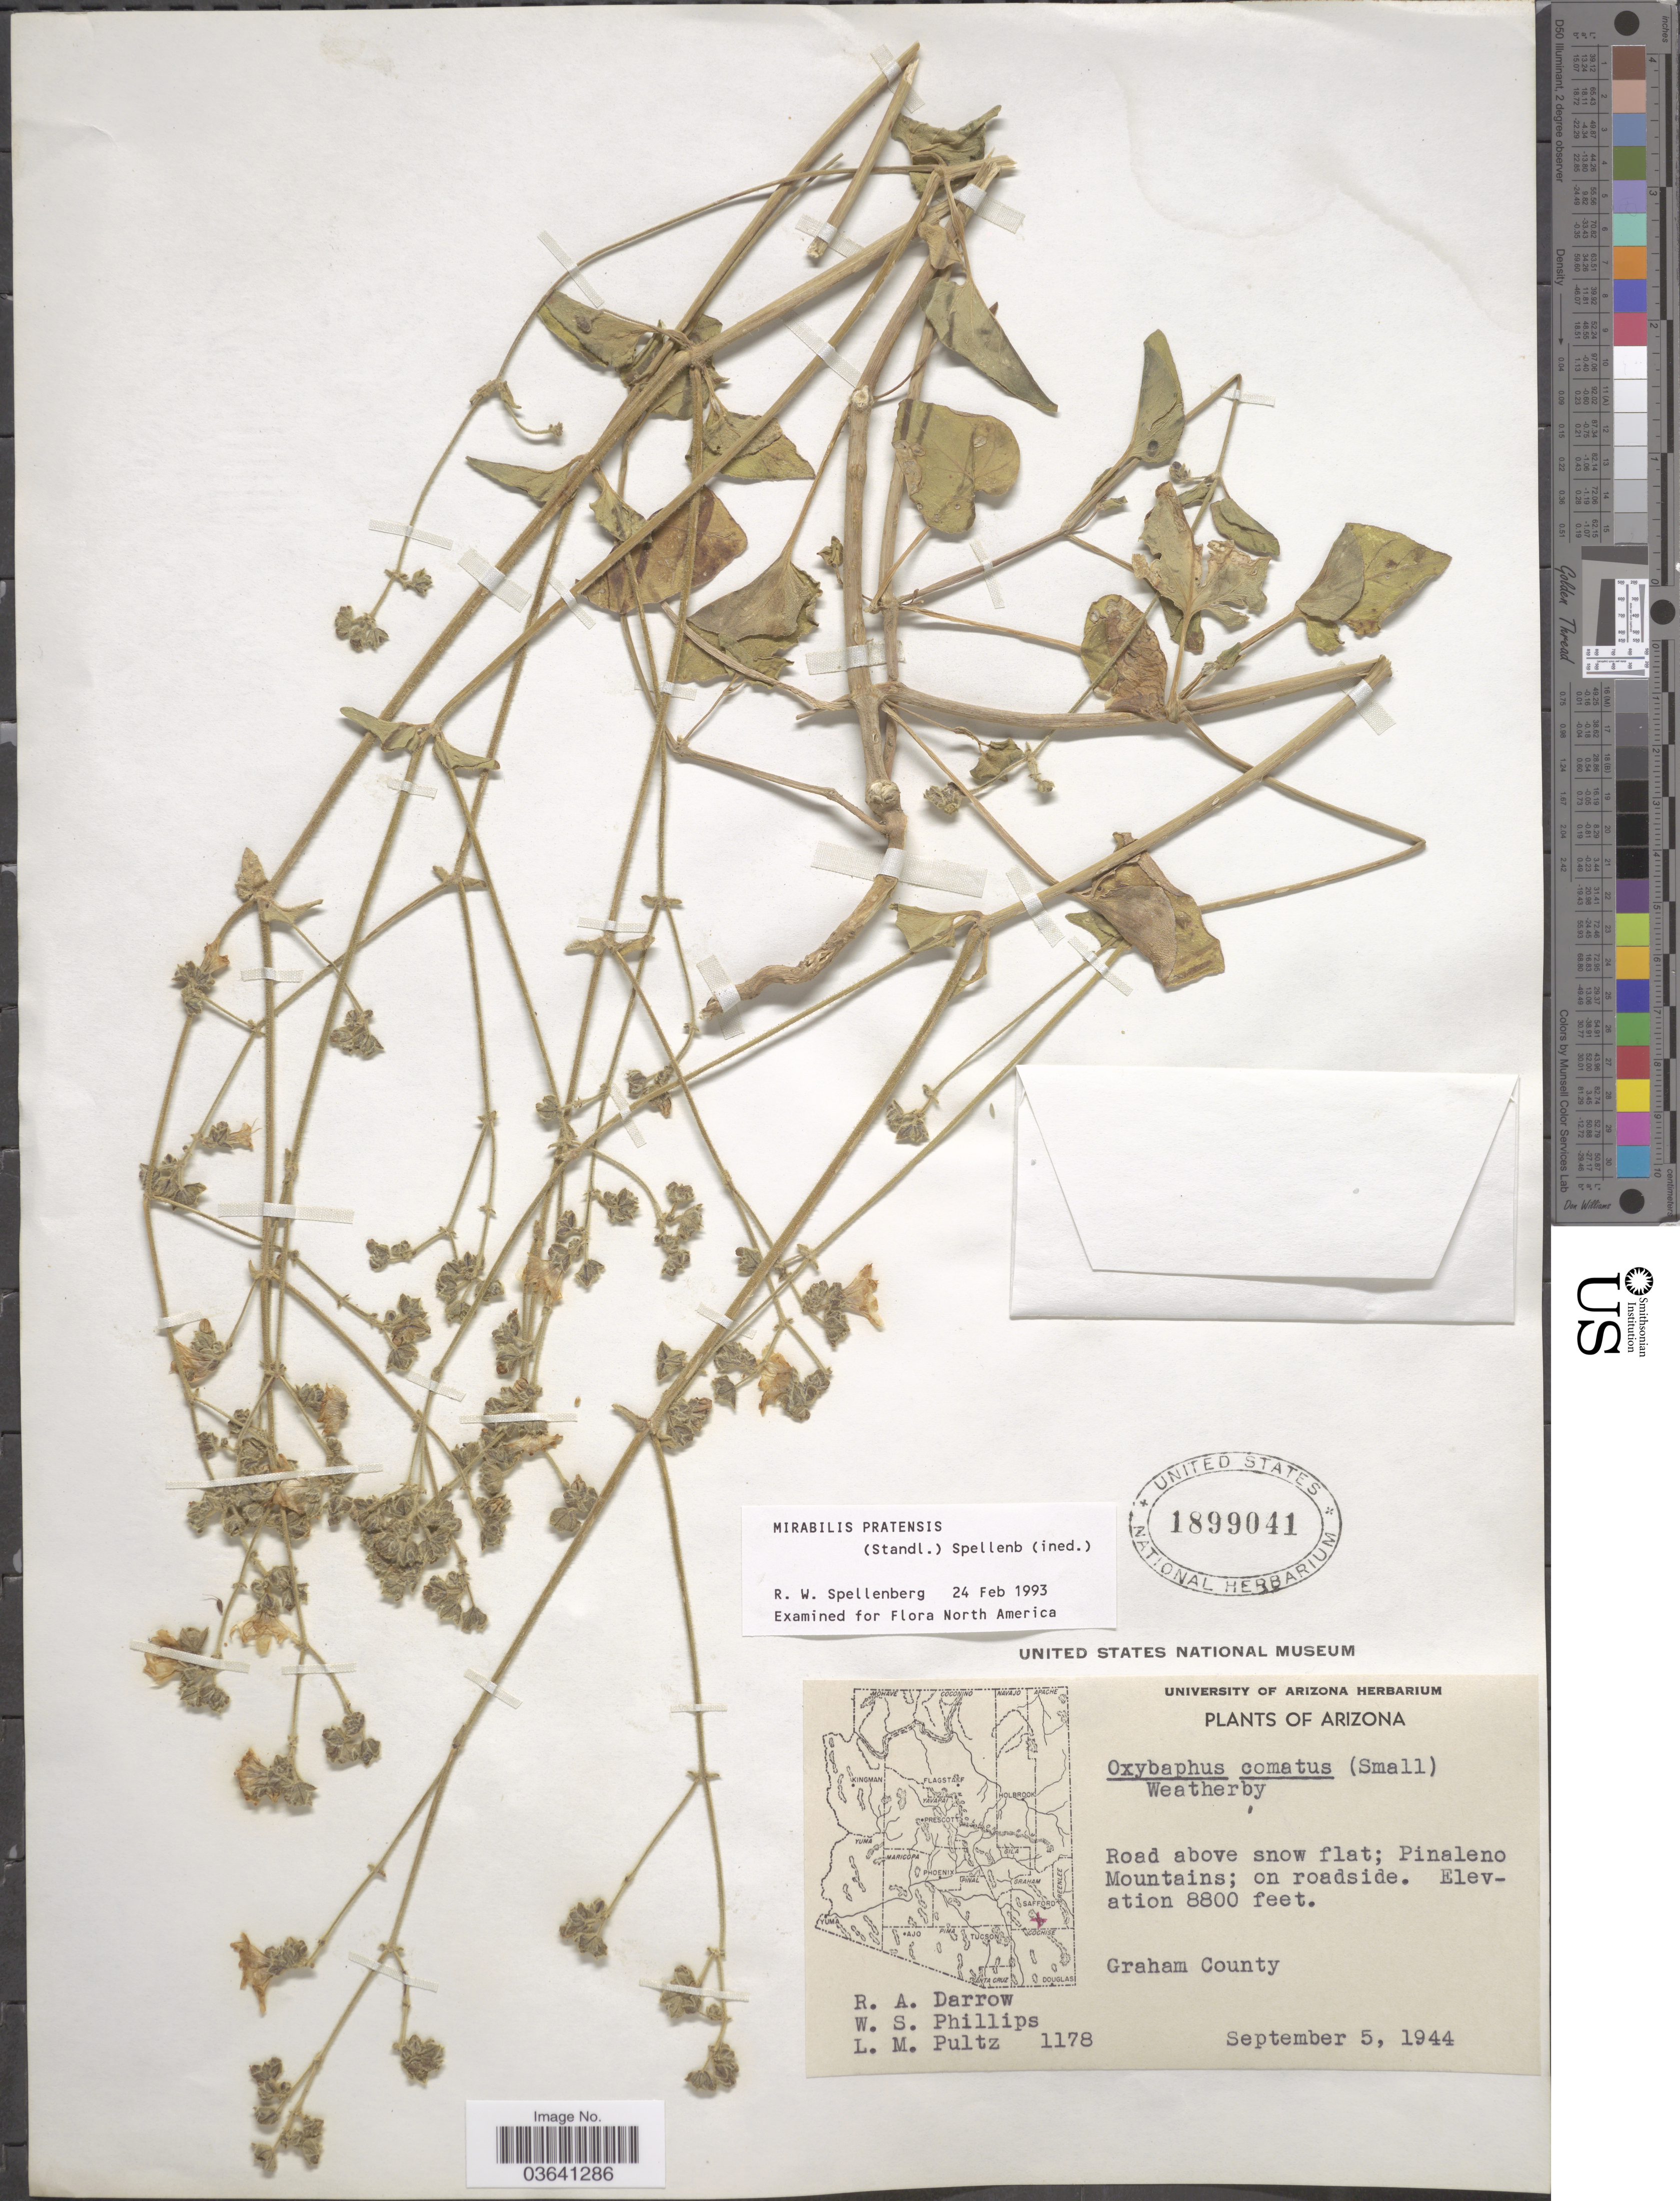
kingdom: Plantae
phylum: Tracheophyta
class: Magnoliopsida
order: Caryophyllales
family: Nyctaginaceae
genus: Mirabilis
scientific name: Mirabilis pratensis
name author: (Standl.) Spellenb.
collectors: R. A. Darrow, W. S. Phillips & L. Pultz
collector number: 1178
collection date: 1944-09-05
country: United States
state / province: Arizona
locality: Road above snow flat; Pinaleno Mountains. Graham County.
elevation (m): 2682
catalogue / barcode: US 1899041